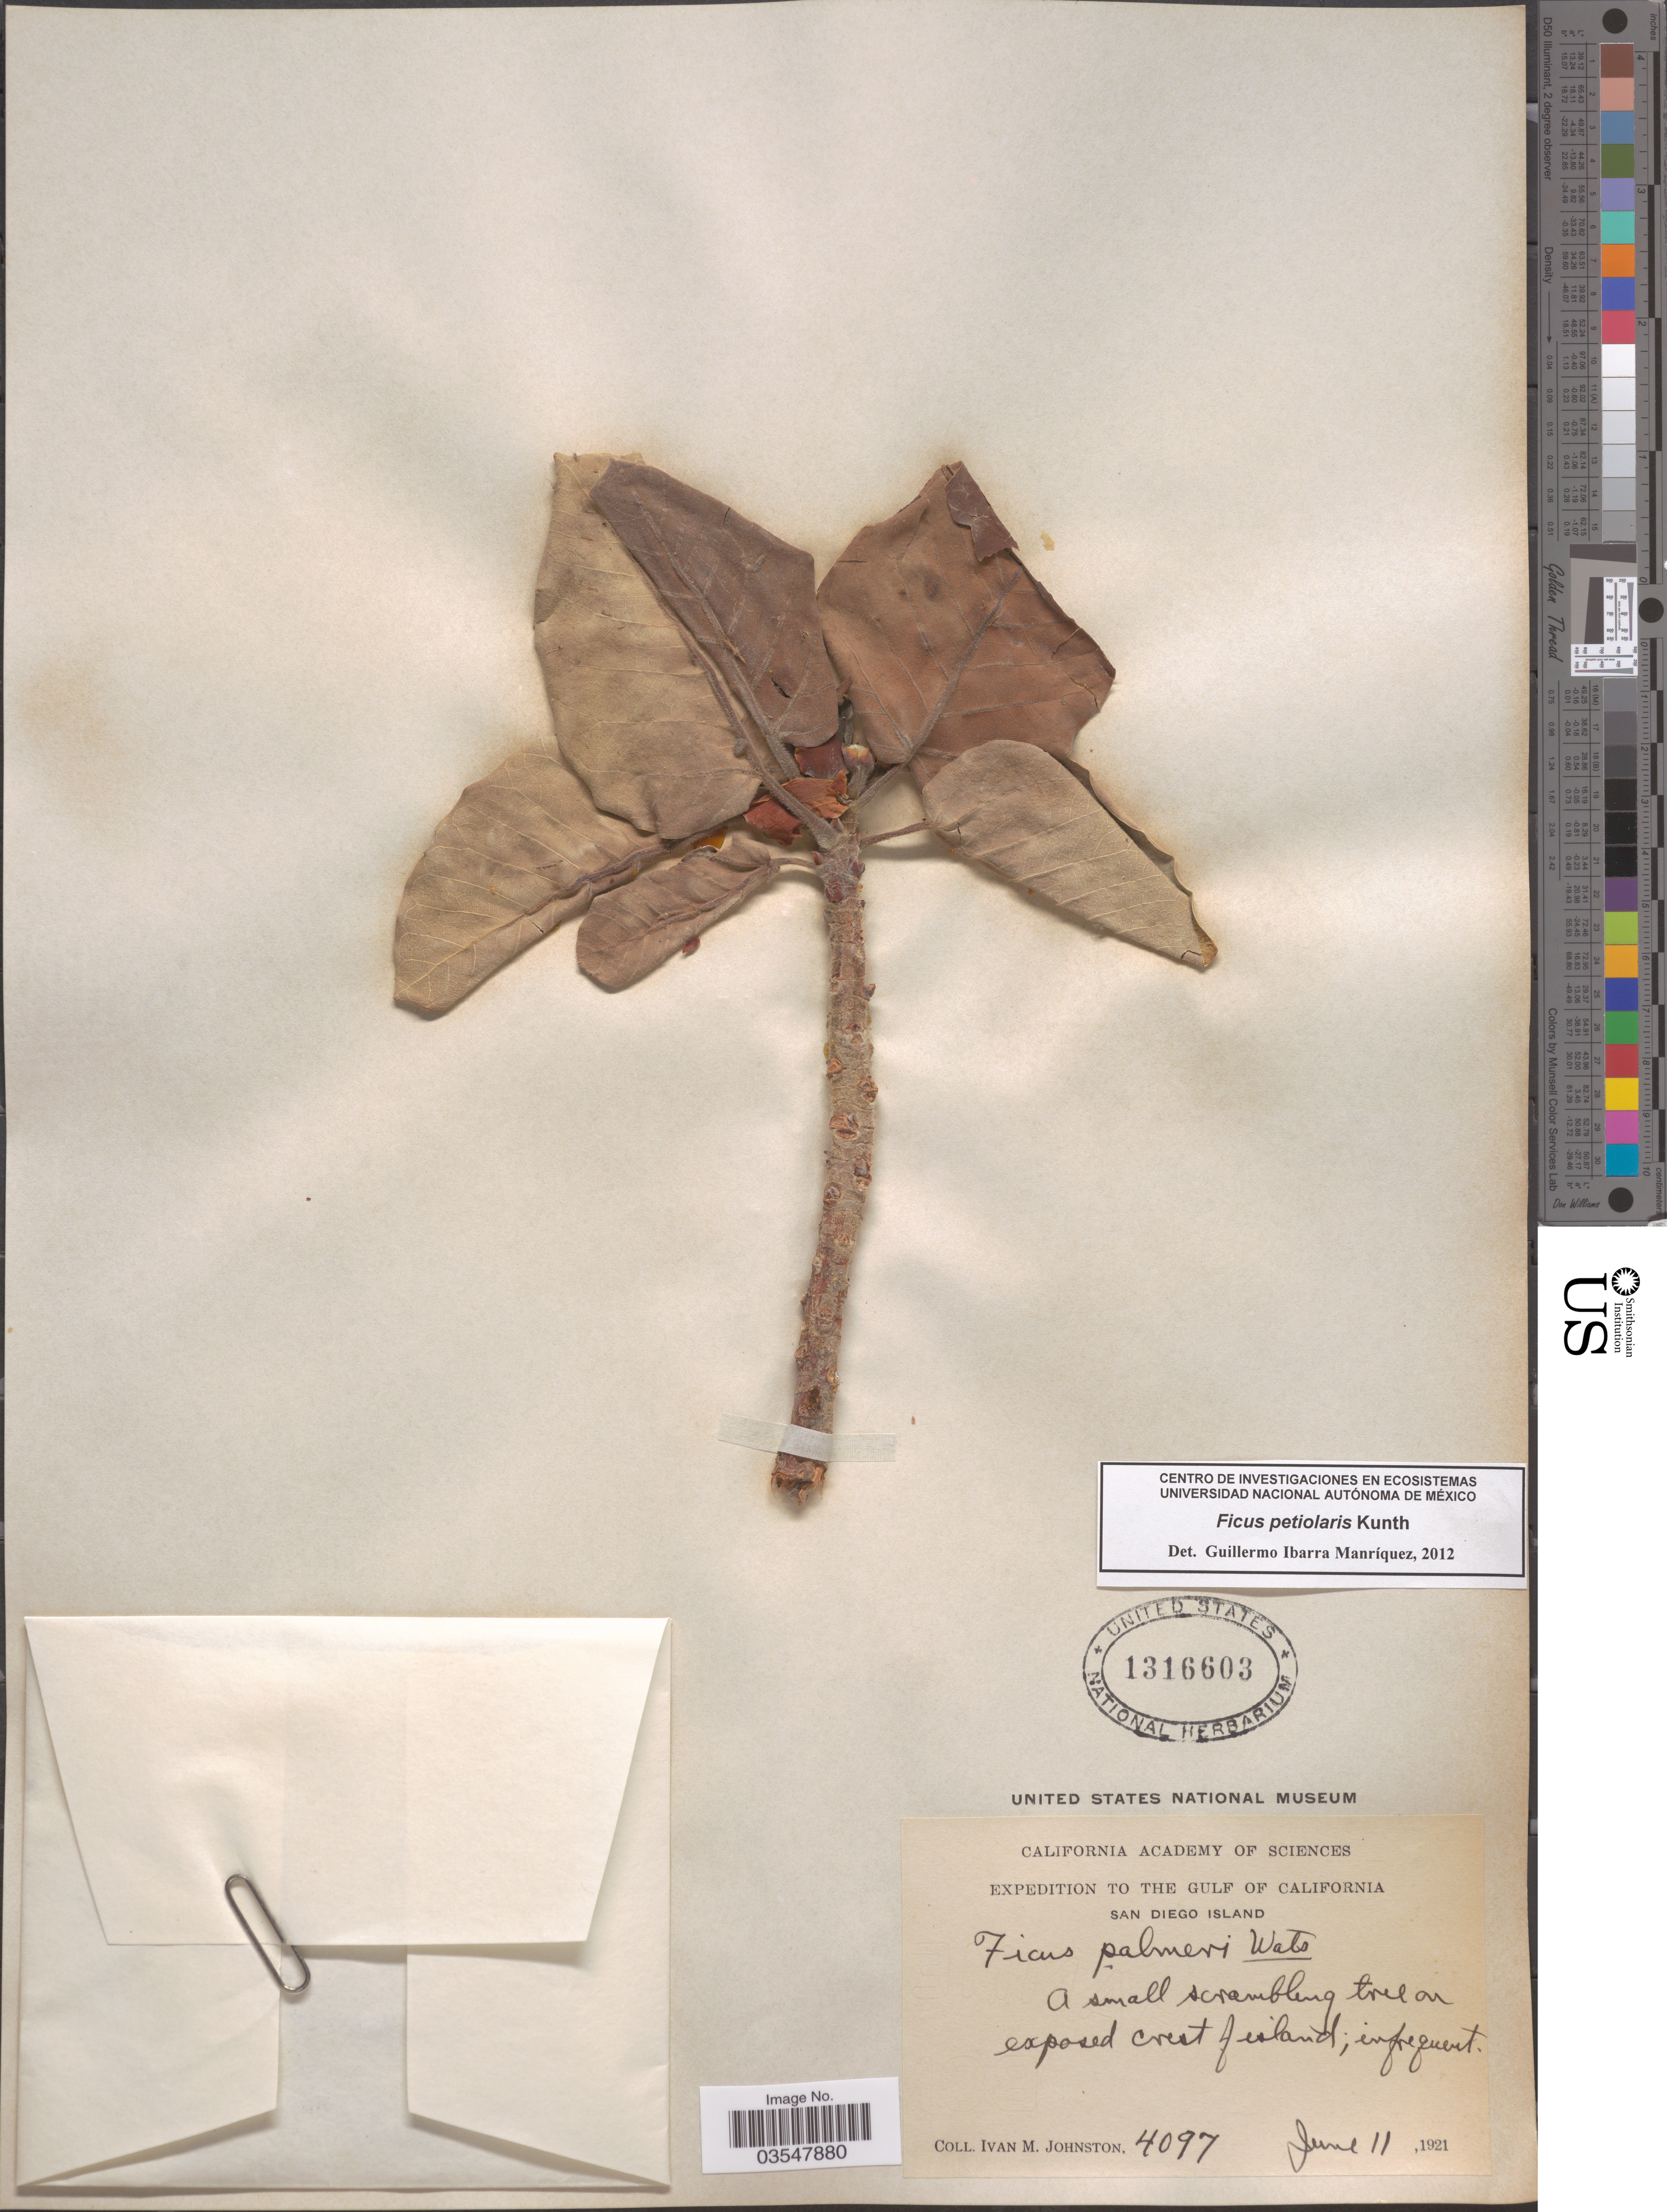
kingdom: Plantae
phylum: Tracheophyta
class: Magnoliopsida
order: Rosales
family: Moraceae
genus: Ficus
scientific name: Ficus petiolaris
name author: Kunth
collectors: I.M. Johnston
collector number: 4097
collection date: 1921-06-11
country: Mexico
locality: The Gulf of California. San Diego Island.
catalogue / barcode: US 1316603